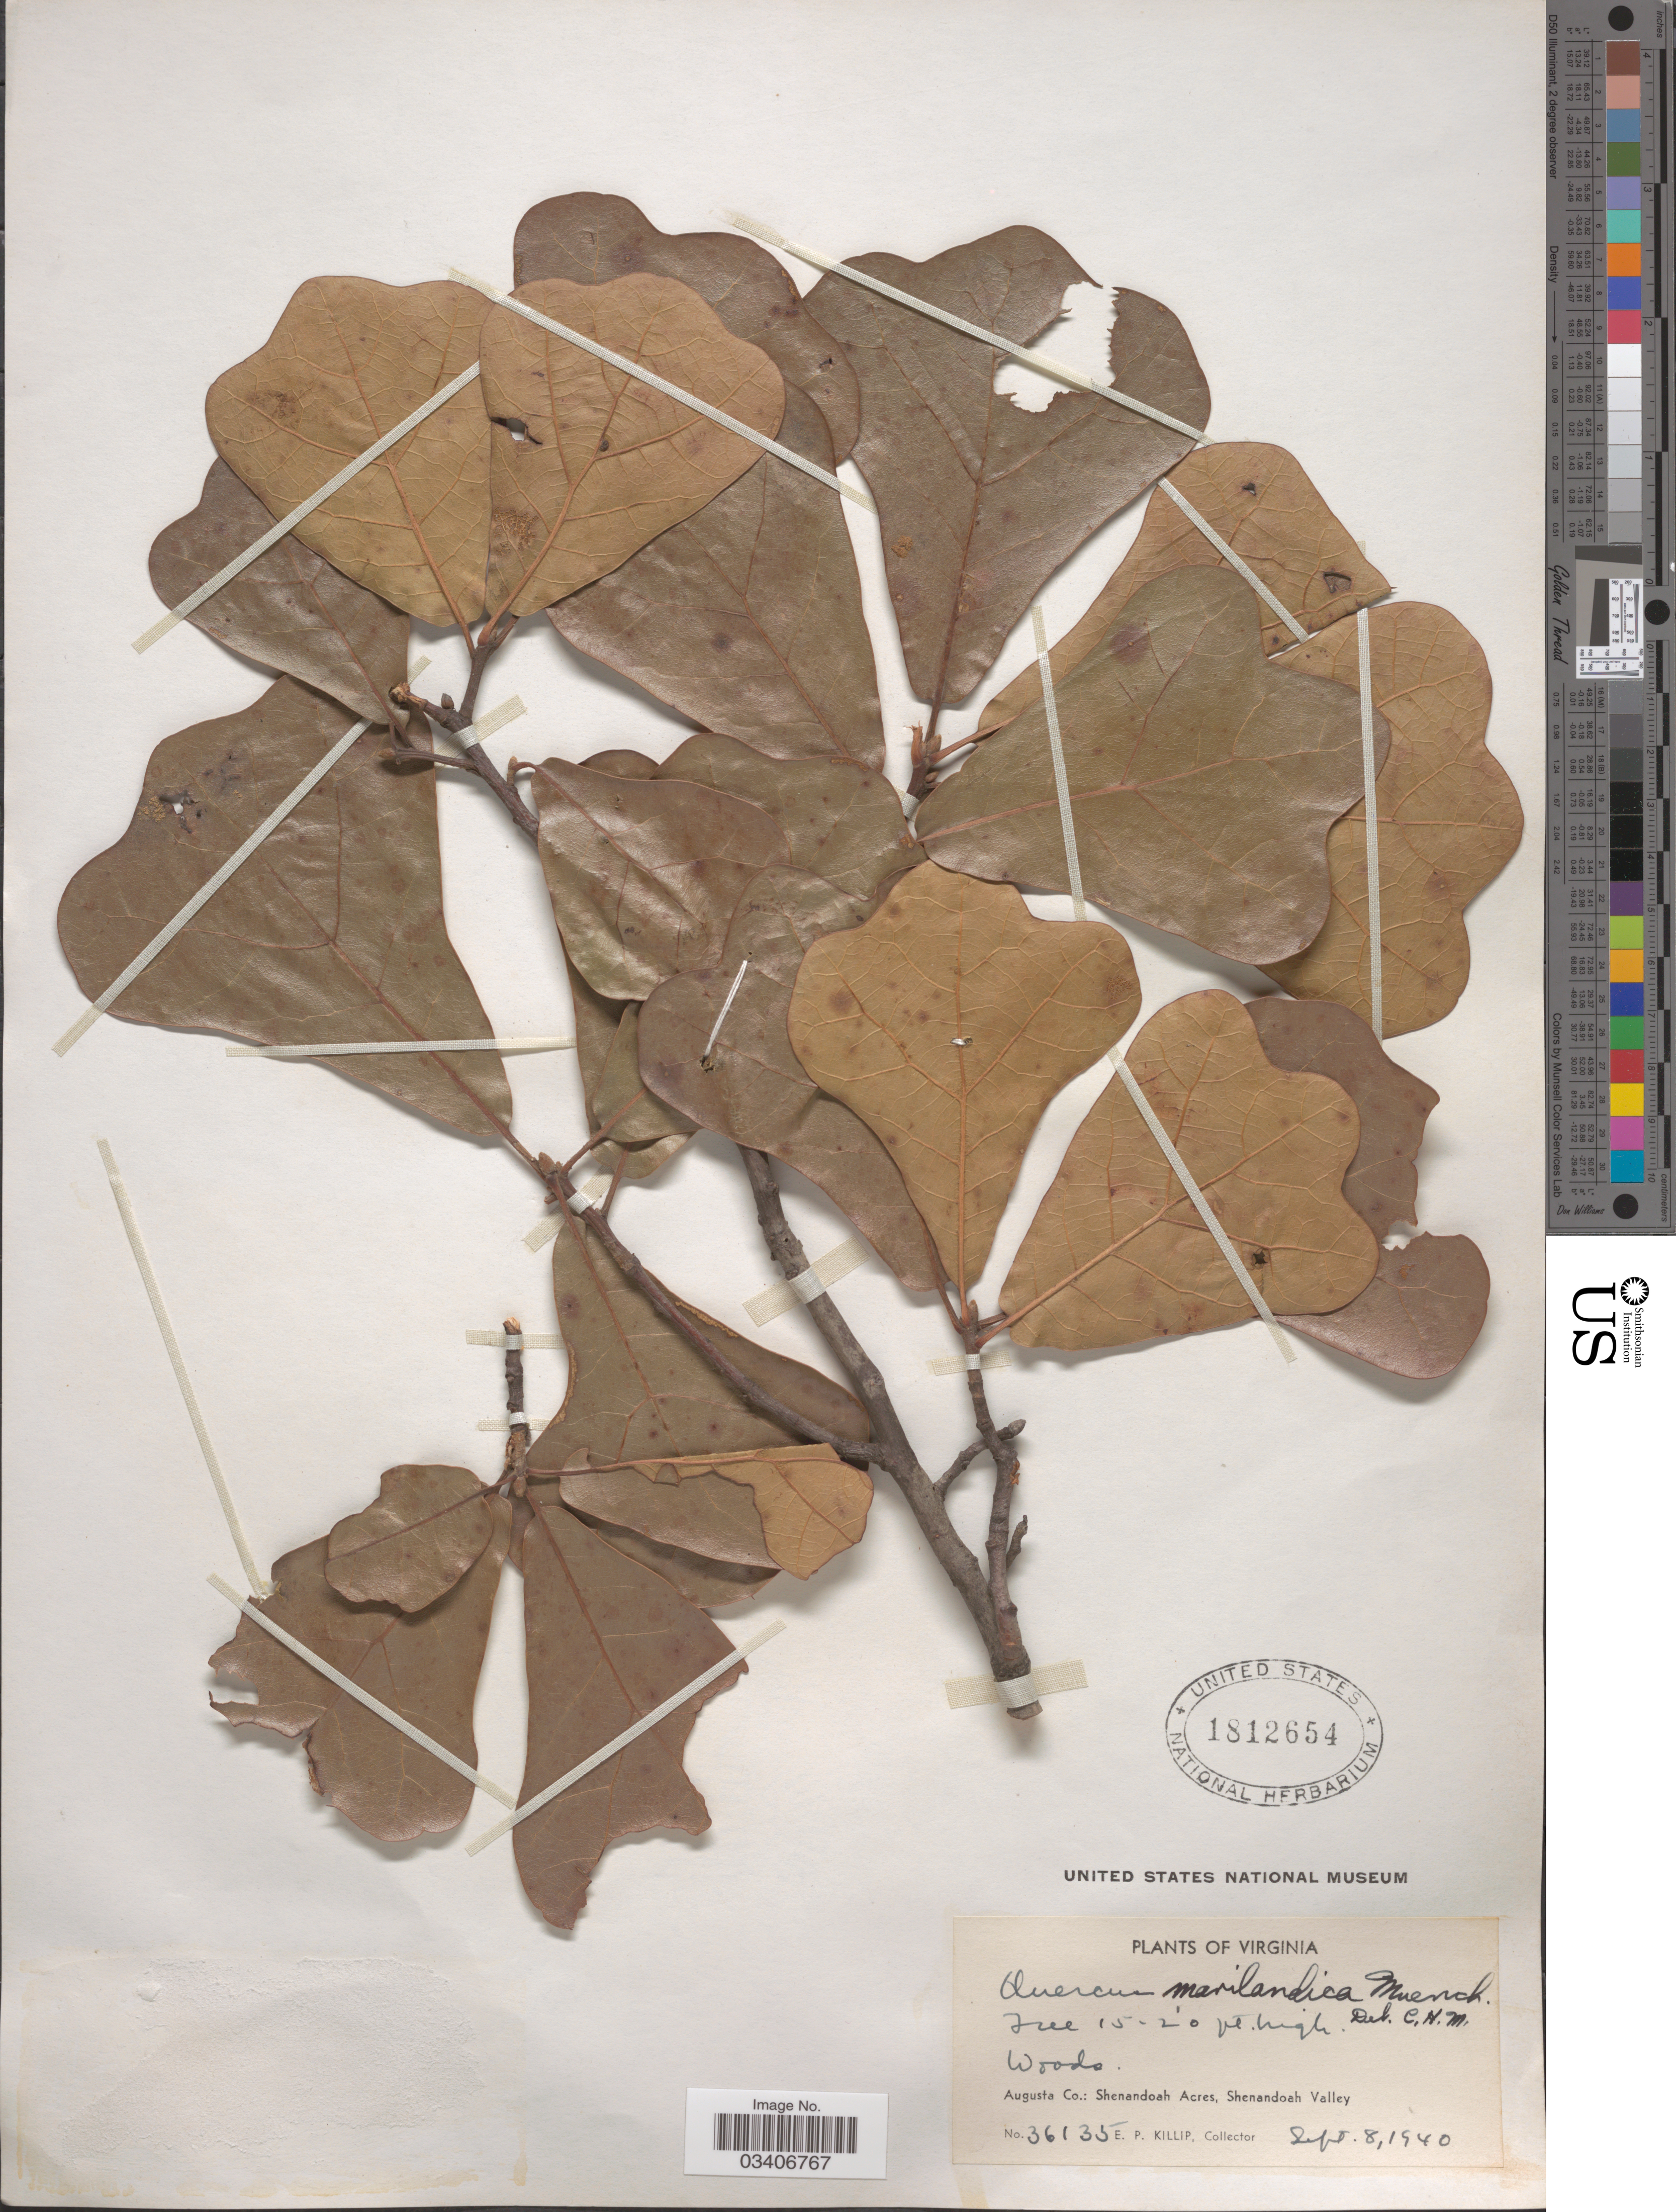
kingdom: Plantae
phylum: Tracheophyta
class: Magnoliopsida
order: Fagales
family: Fagaceae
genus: Quercus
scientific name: Quercus marilandica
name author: (L.) Münchh.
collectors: E. P. Killip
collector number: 36135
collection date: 1940-09-08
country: United States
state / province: Virginia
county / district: Augusta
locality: Augusta Co.: Shenandoah Acres, Shenandoah Valley.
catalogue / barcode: US 1812654